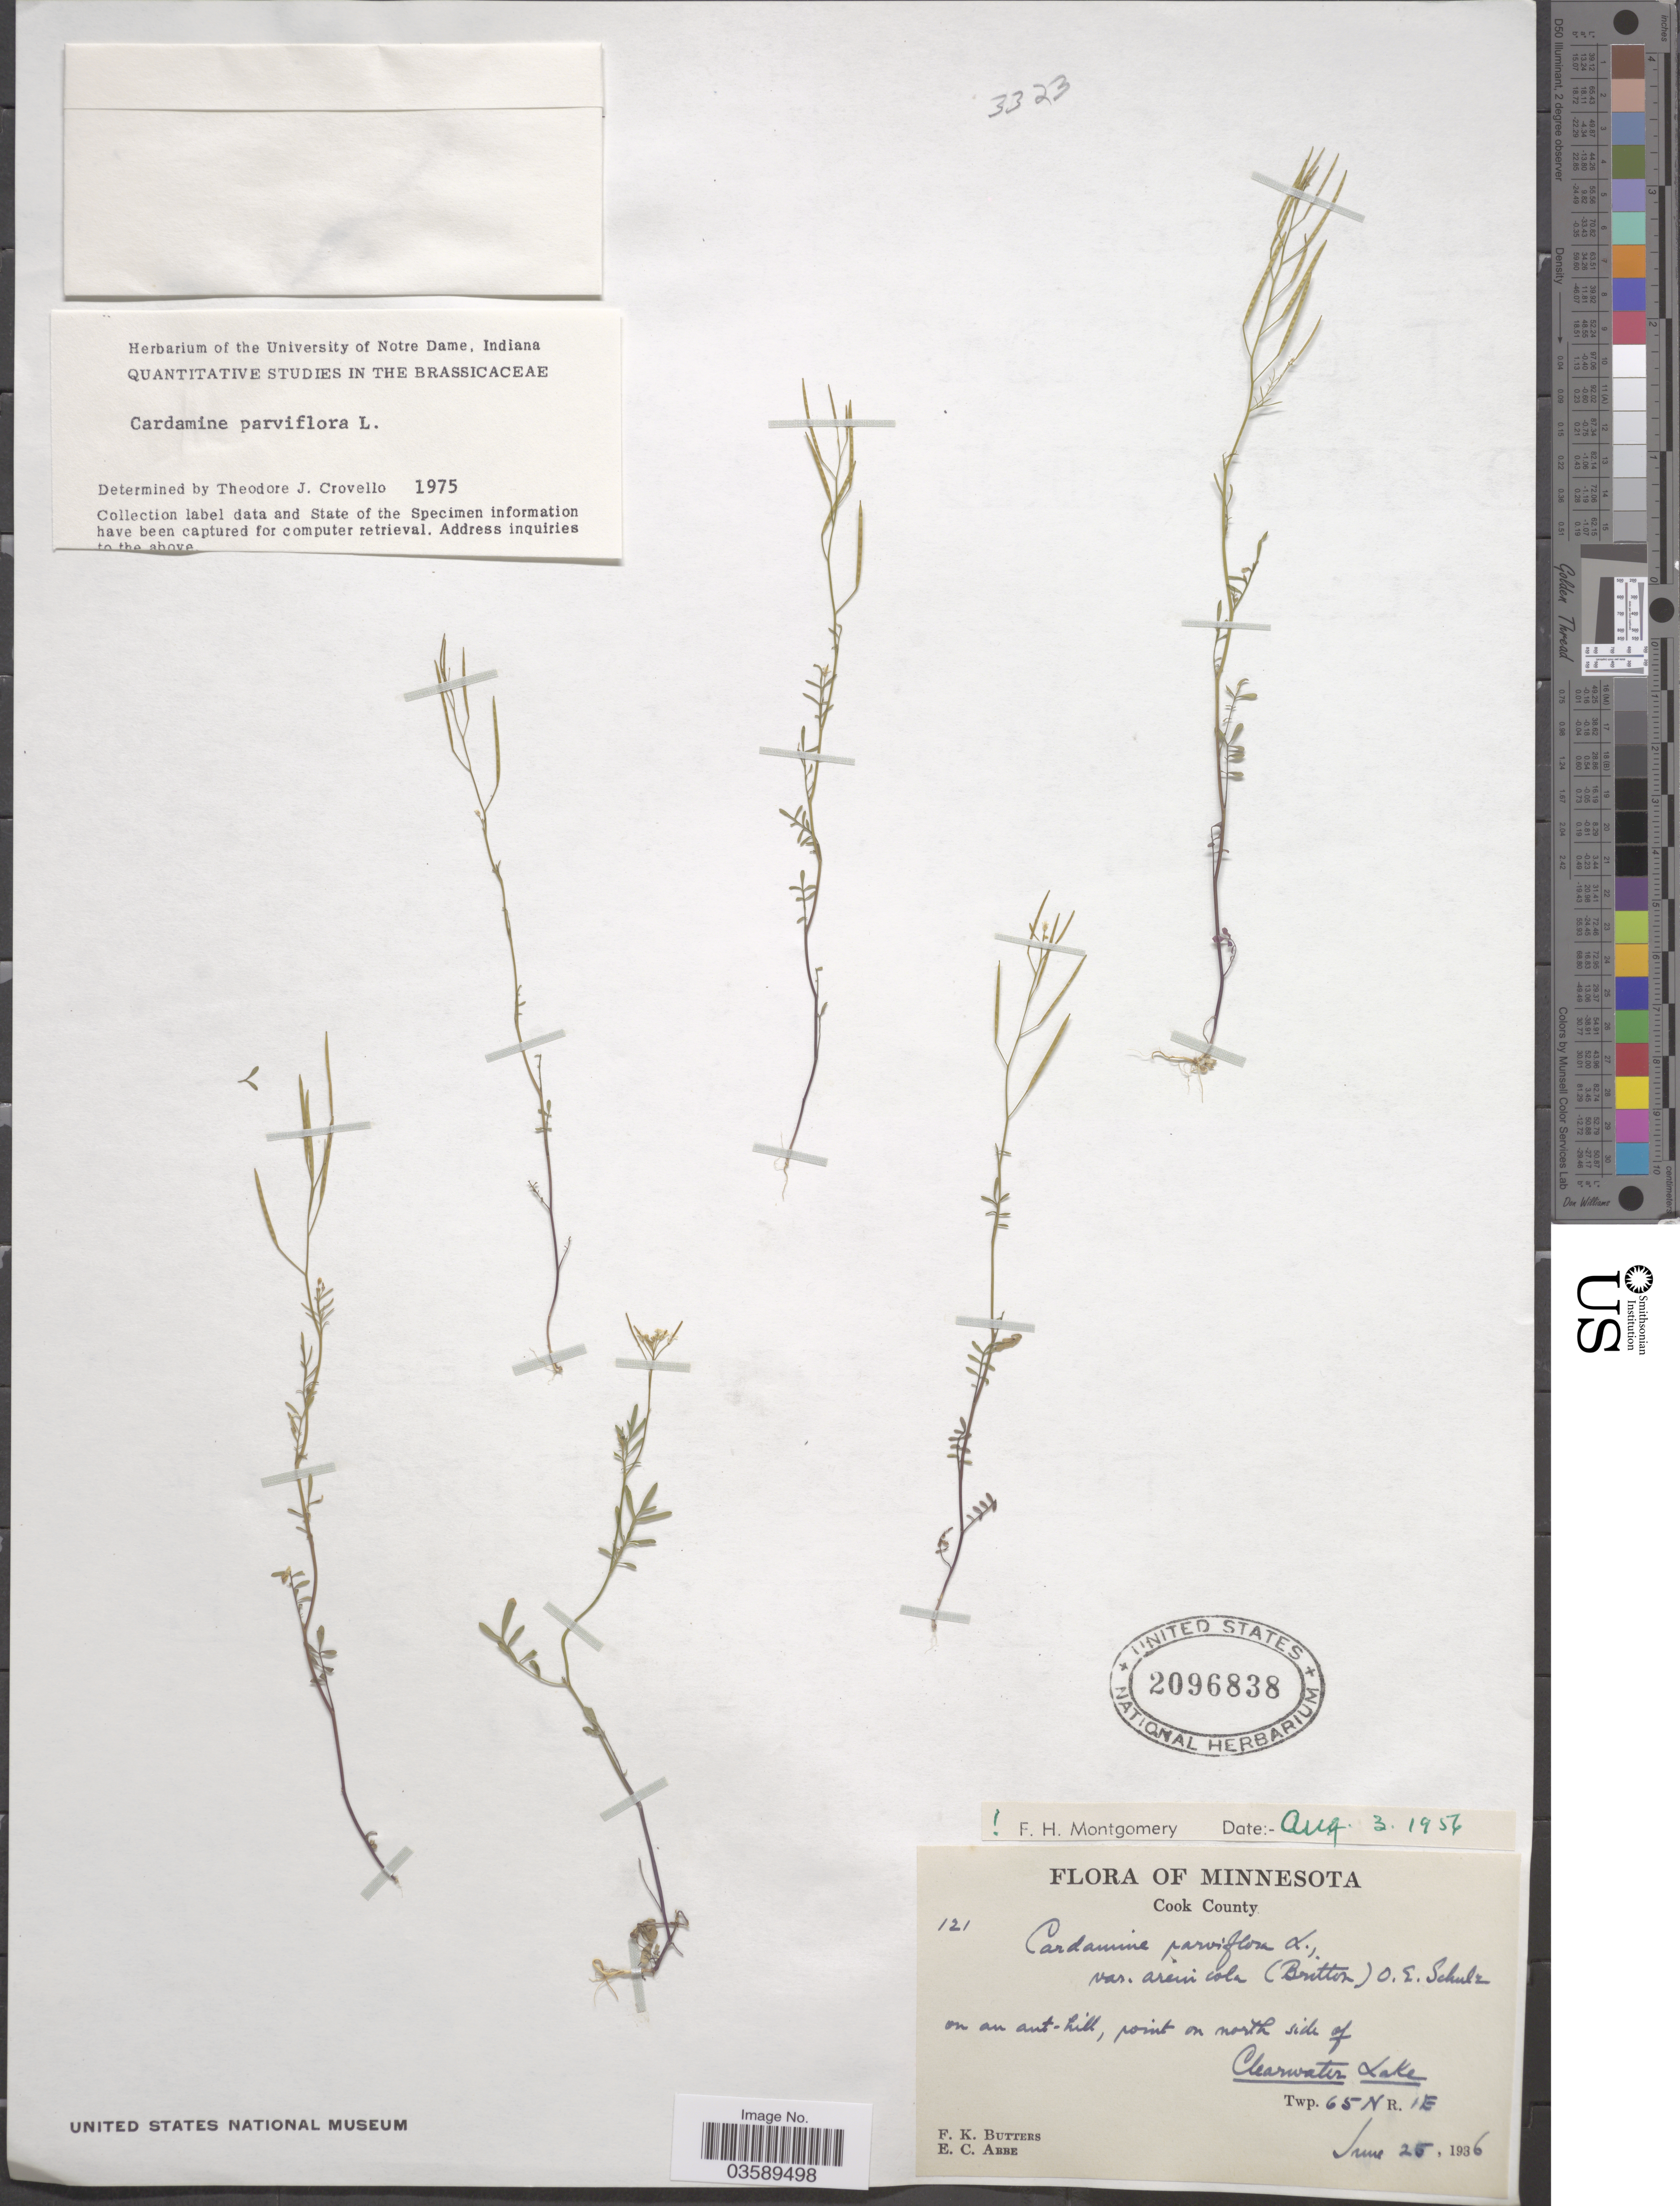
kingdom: Plantae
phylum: Tracheophyta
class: Magnoliopsida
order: Brassicales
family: Brassicaceae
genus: Cardamine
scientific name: Cardamine parviflora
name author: L.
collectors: F. K. Butters & E. C. Abbe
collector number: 121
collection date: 1936-06-25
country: United States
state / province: Minnesota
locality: Cook County, on an ant-hill, point on north side of Clearwater Lake. Twp. 65N R. 1E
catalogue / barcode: US 2096838